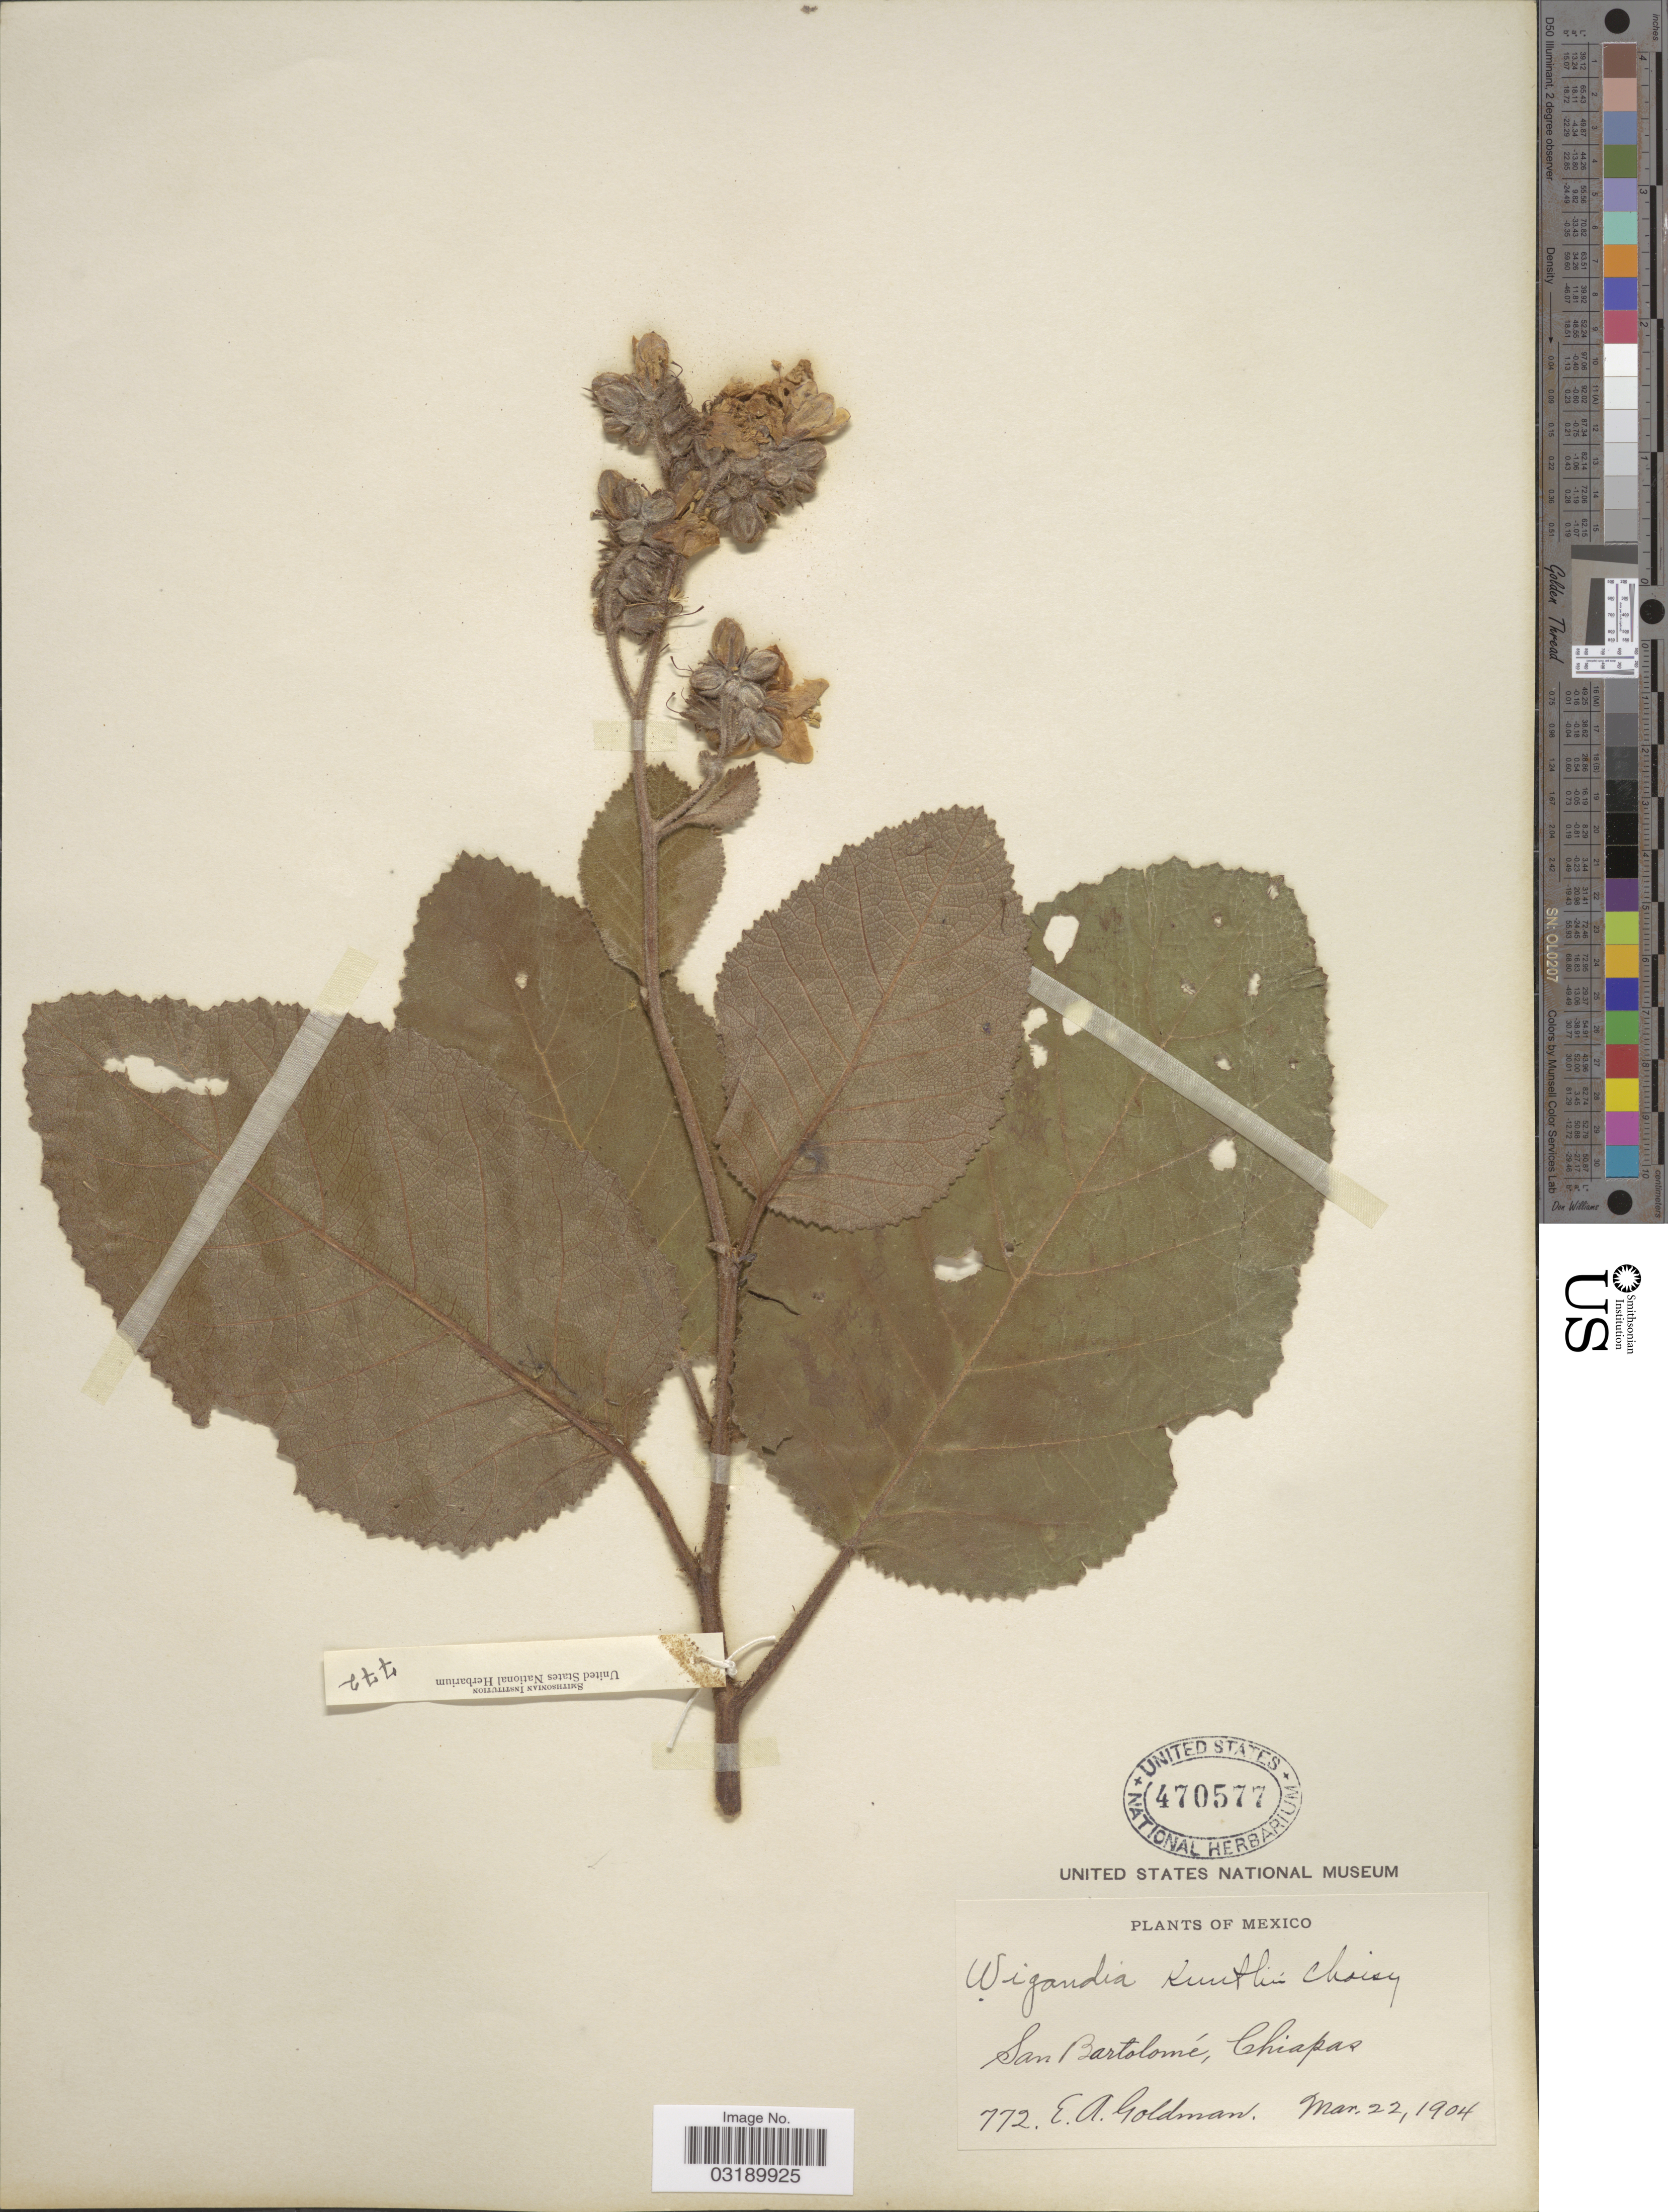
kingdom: Plantae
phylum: Tracheophyta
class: Magnoliopsida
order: Boraginales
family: Namaceae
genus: Wigandia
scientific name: Wigandia kunthii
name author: Choisy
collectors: E. A. Goldman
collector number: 772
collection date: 1904-03-22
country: Mexico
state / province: Chiapas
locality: San Bartolomé.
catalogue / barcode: US 470577